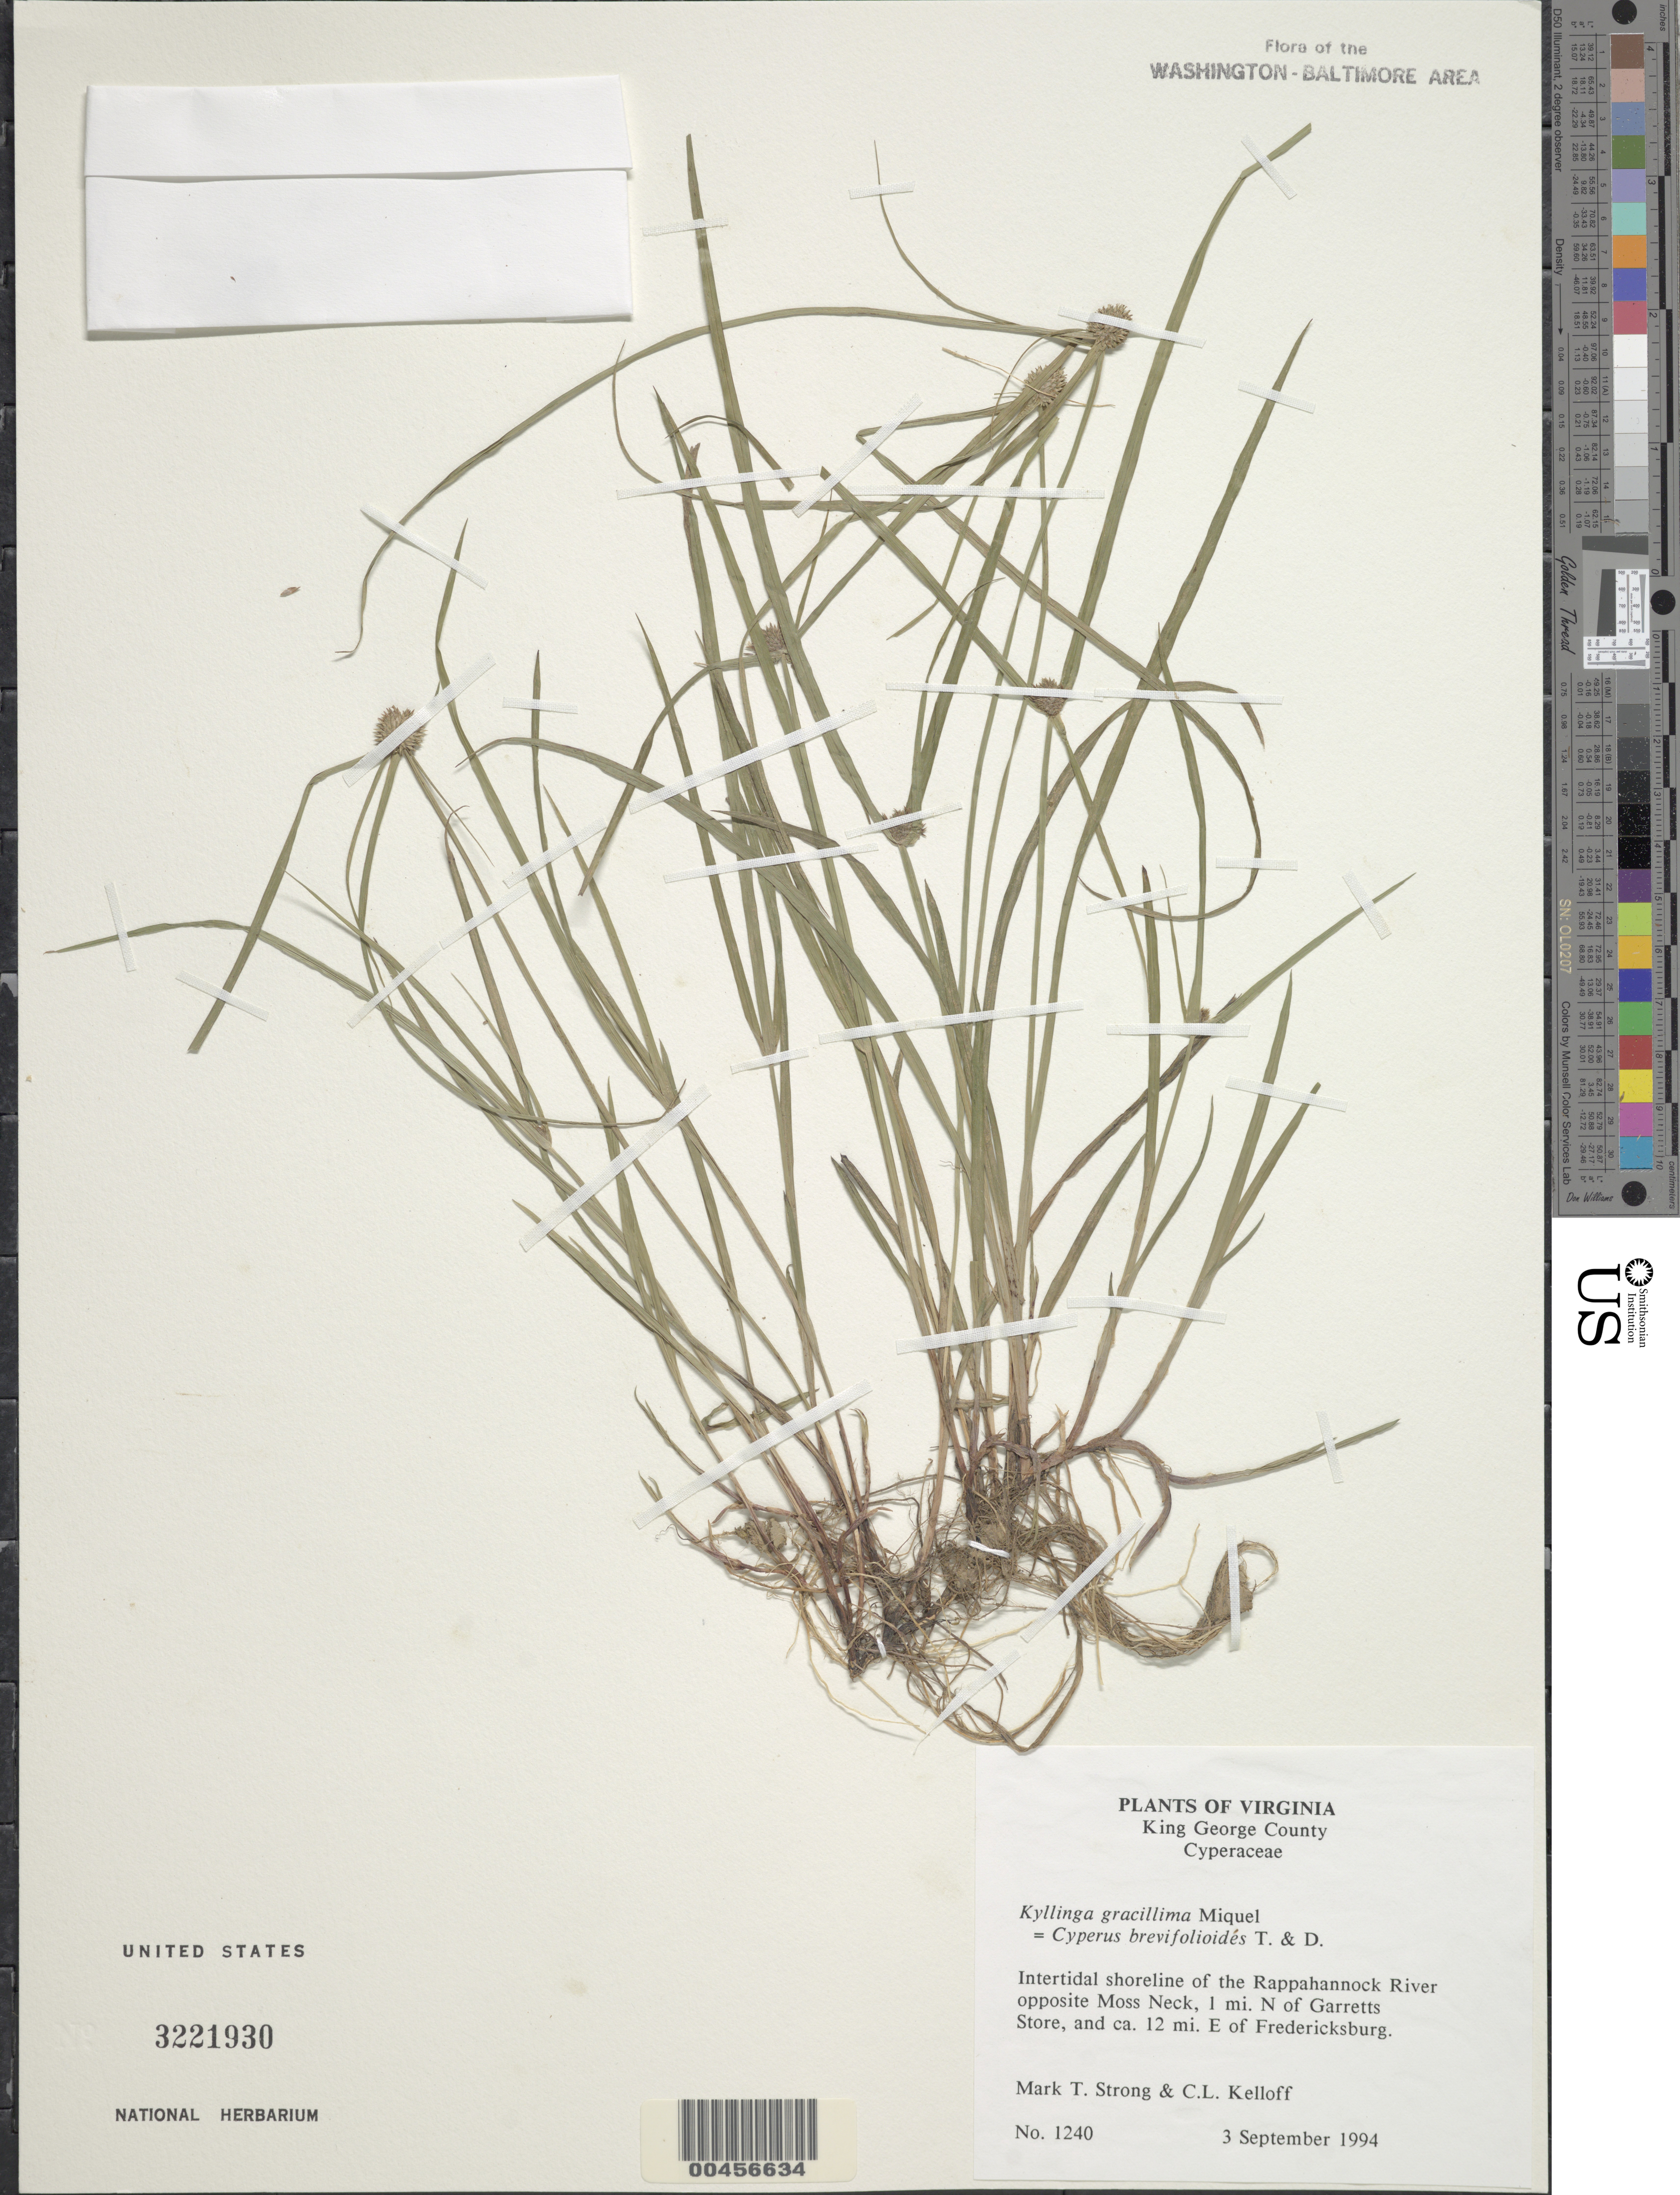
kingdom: Plantae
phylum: Tracheophyta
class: Liliopsida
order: Poales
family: Cyperaceae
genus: Cyperus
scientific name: Cyperus brevifolioides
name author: Thieret & Delahouss.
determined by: Strong, M. T., (US), Smithsonian Institution - National Museum of Natural History (UNITED STATES)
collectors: M. T. Strong & C. L. Kelloff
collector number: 1240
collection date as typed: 03 Sep 1994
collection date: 1994-09-03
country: United States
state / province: Virginia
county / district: King George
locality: Rappahannock River opposite Moss Neck, NE of Garretts Store, E of Fredericksburg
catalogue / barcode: US 3221930